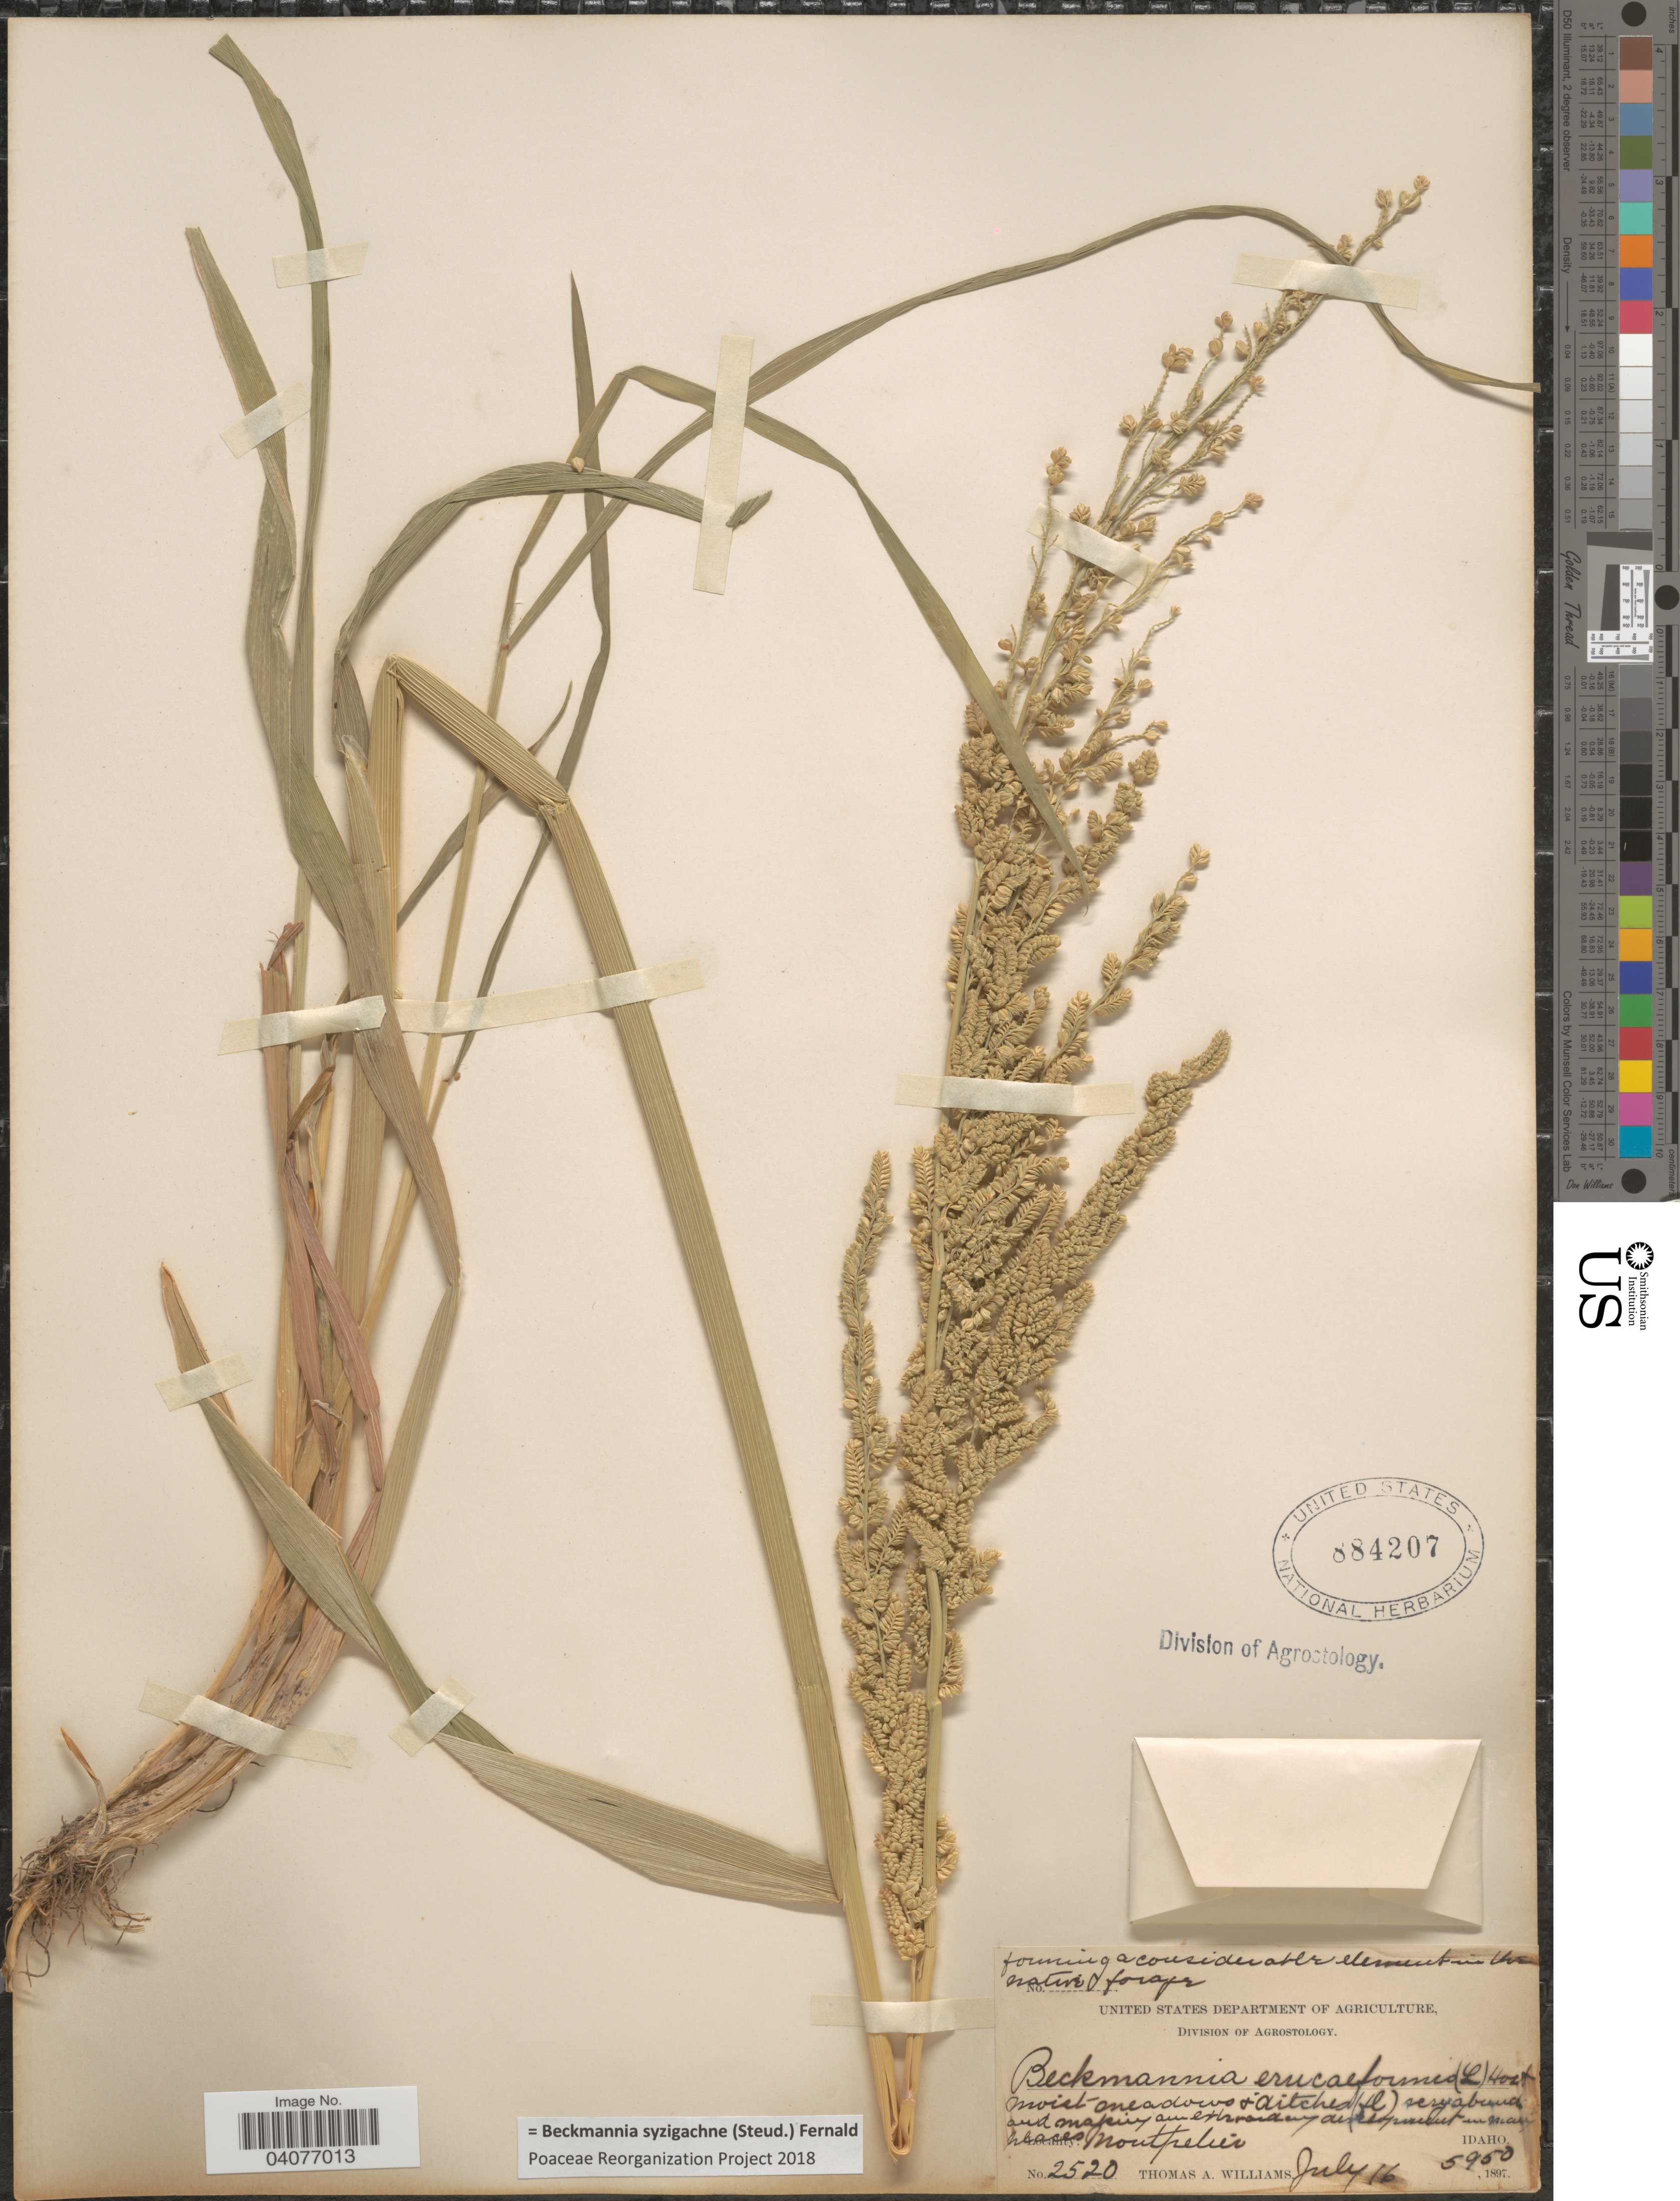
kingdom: Plantae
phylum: Tracheophyta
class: Liliopsida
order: Poales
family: Poaceae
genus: Beckmannia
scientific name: Beckmannia syzigachne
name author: (Steud.) Fernald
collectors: T. A. Williams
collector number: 2520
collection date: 1897-07-16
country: United States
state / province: Idaho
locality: Montpelier.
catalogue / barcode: US 884207